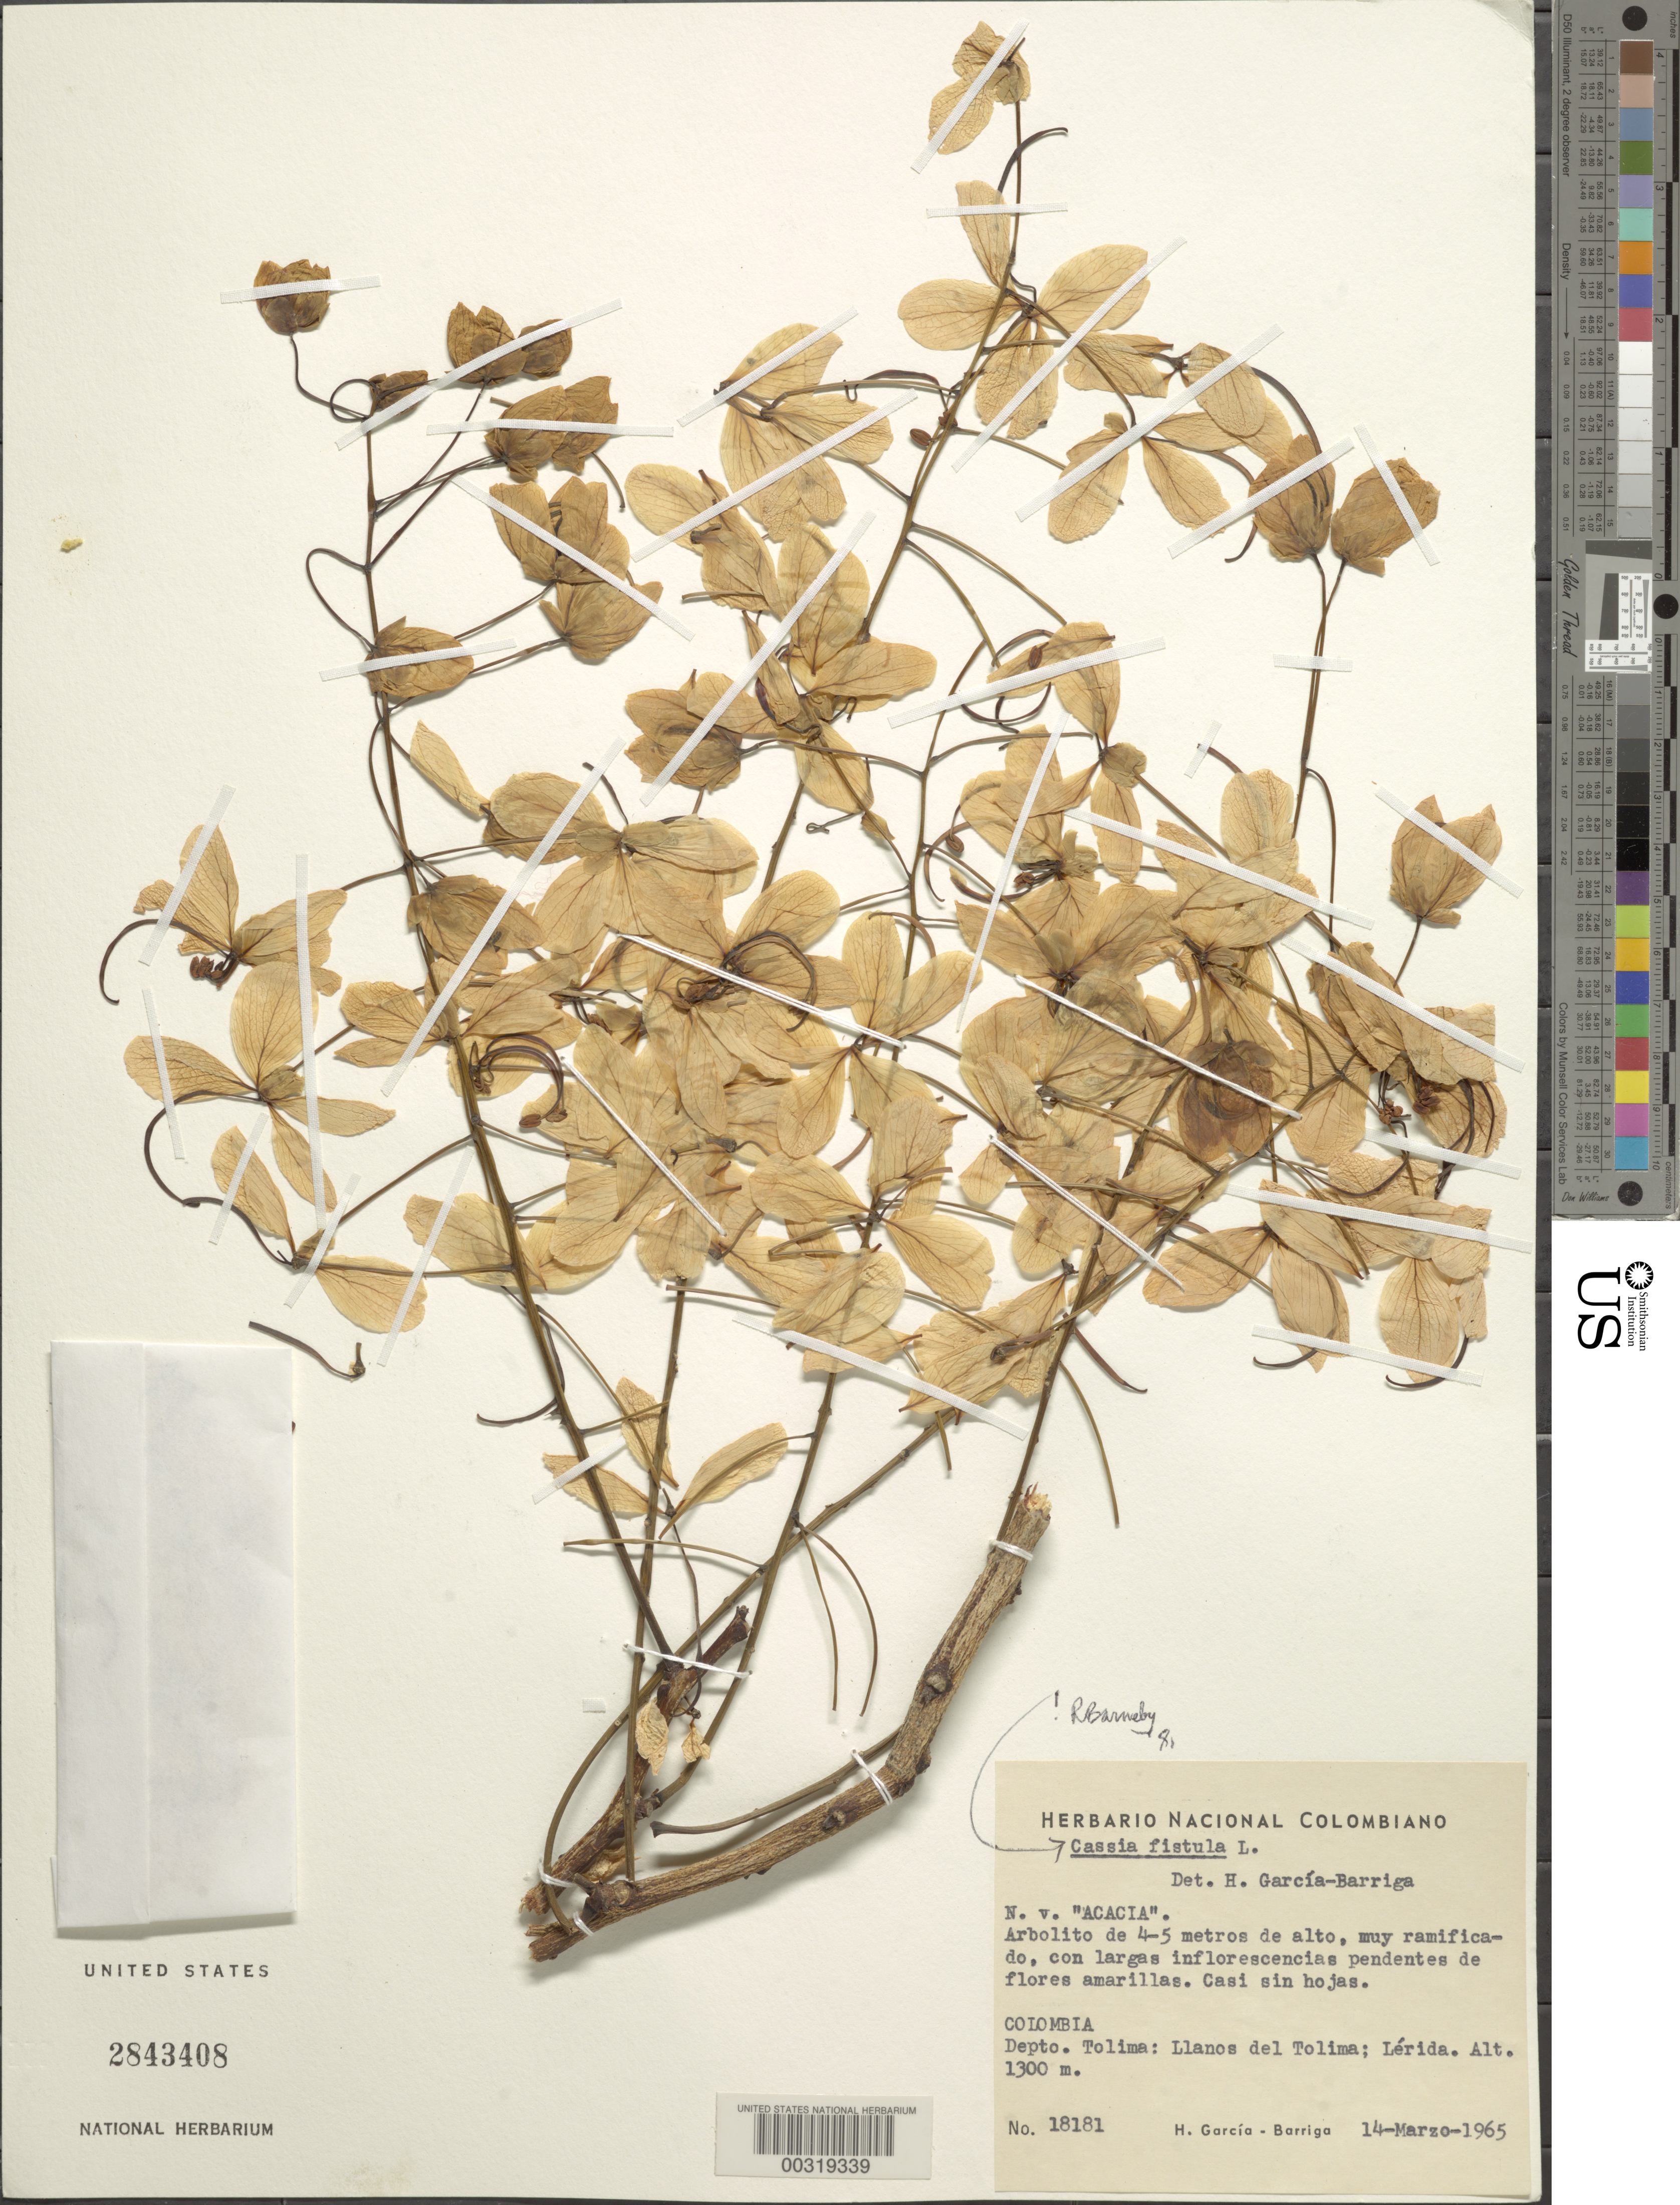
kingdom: Plantae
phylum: Tracheophyta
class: Magnoliopsida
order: Fabales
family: Fabaceae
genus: Cassia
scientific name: Cassia fistula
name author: L.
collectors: H. García Barriga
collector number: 18181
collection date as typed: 14 Mar 1965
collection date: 1965-03-14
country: Colombia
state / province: Tolima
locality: Llands del Tolima; Lerida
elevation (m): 1300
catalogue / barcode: US 2843408